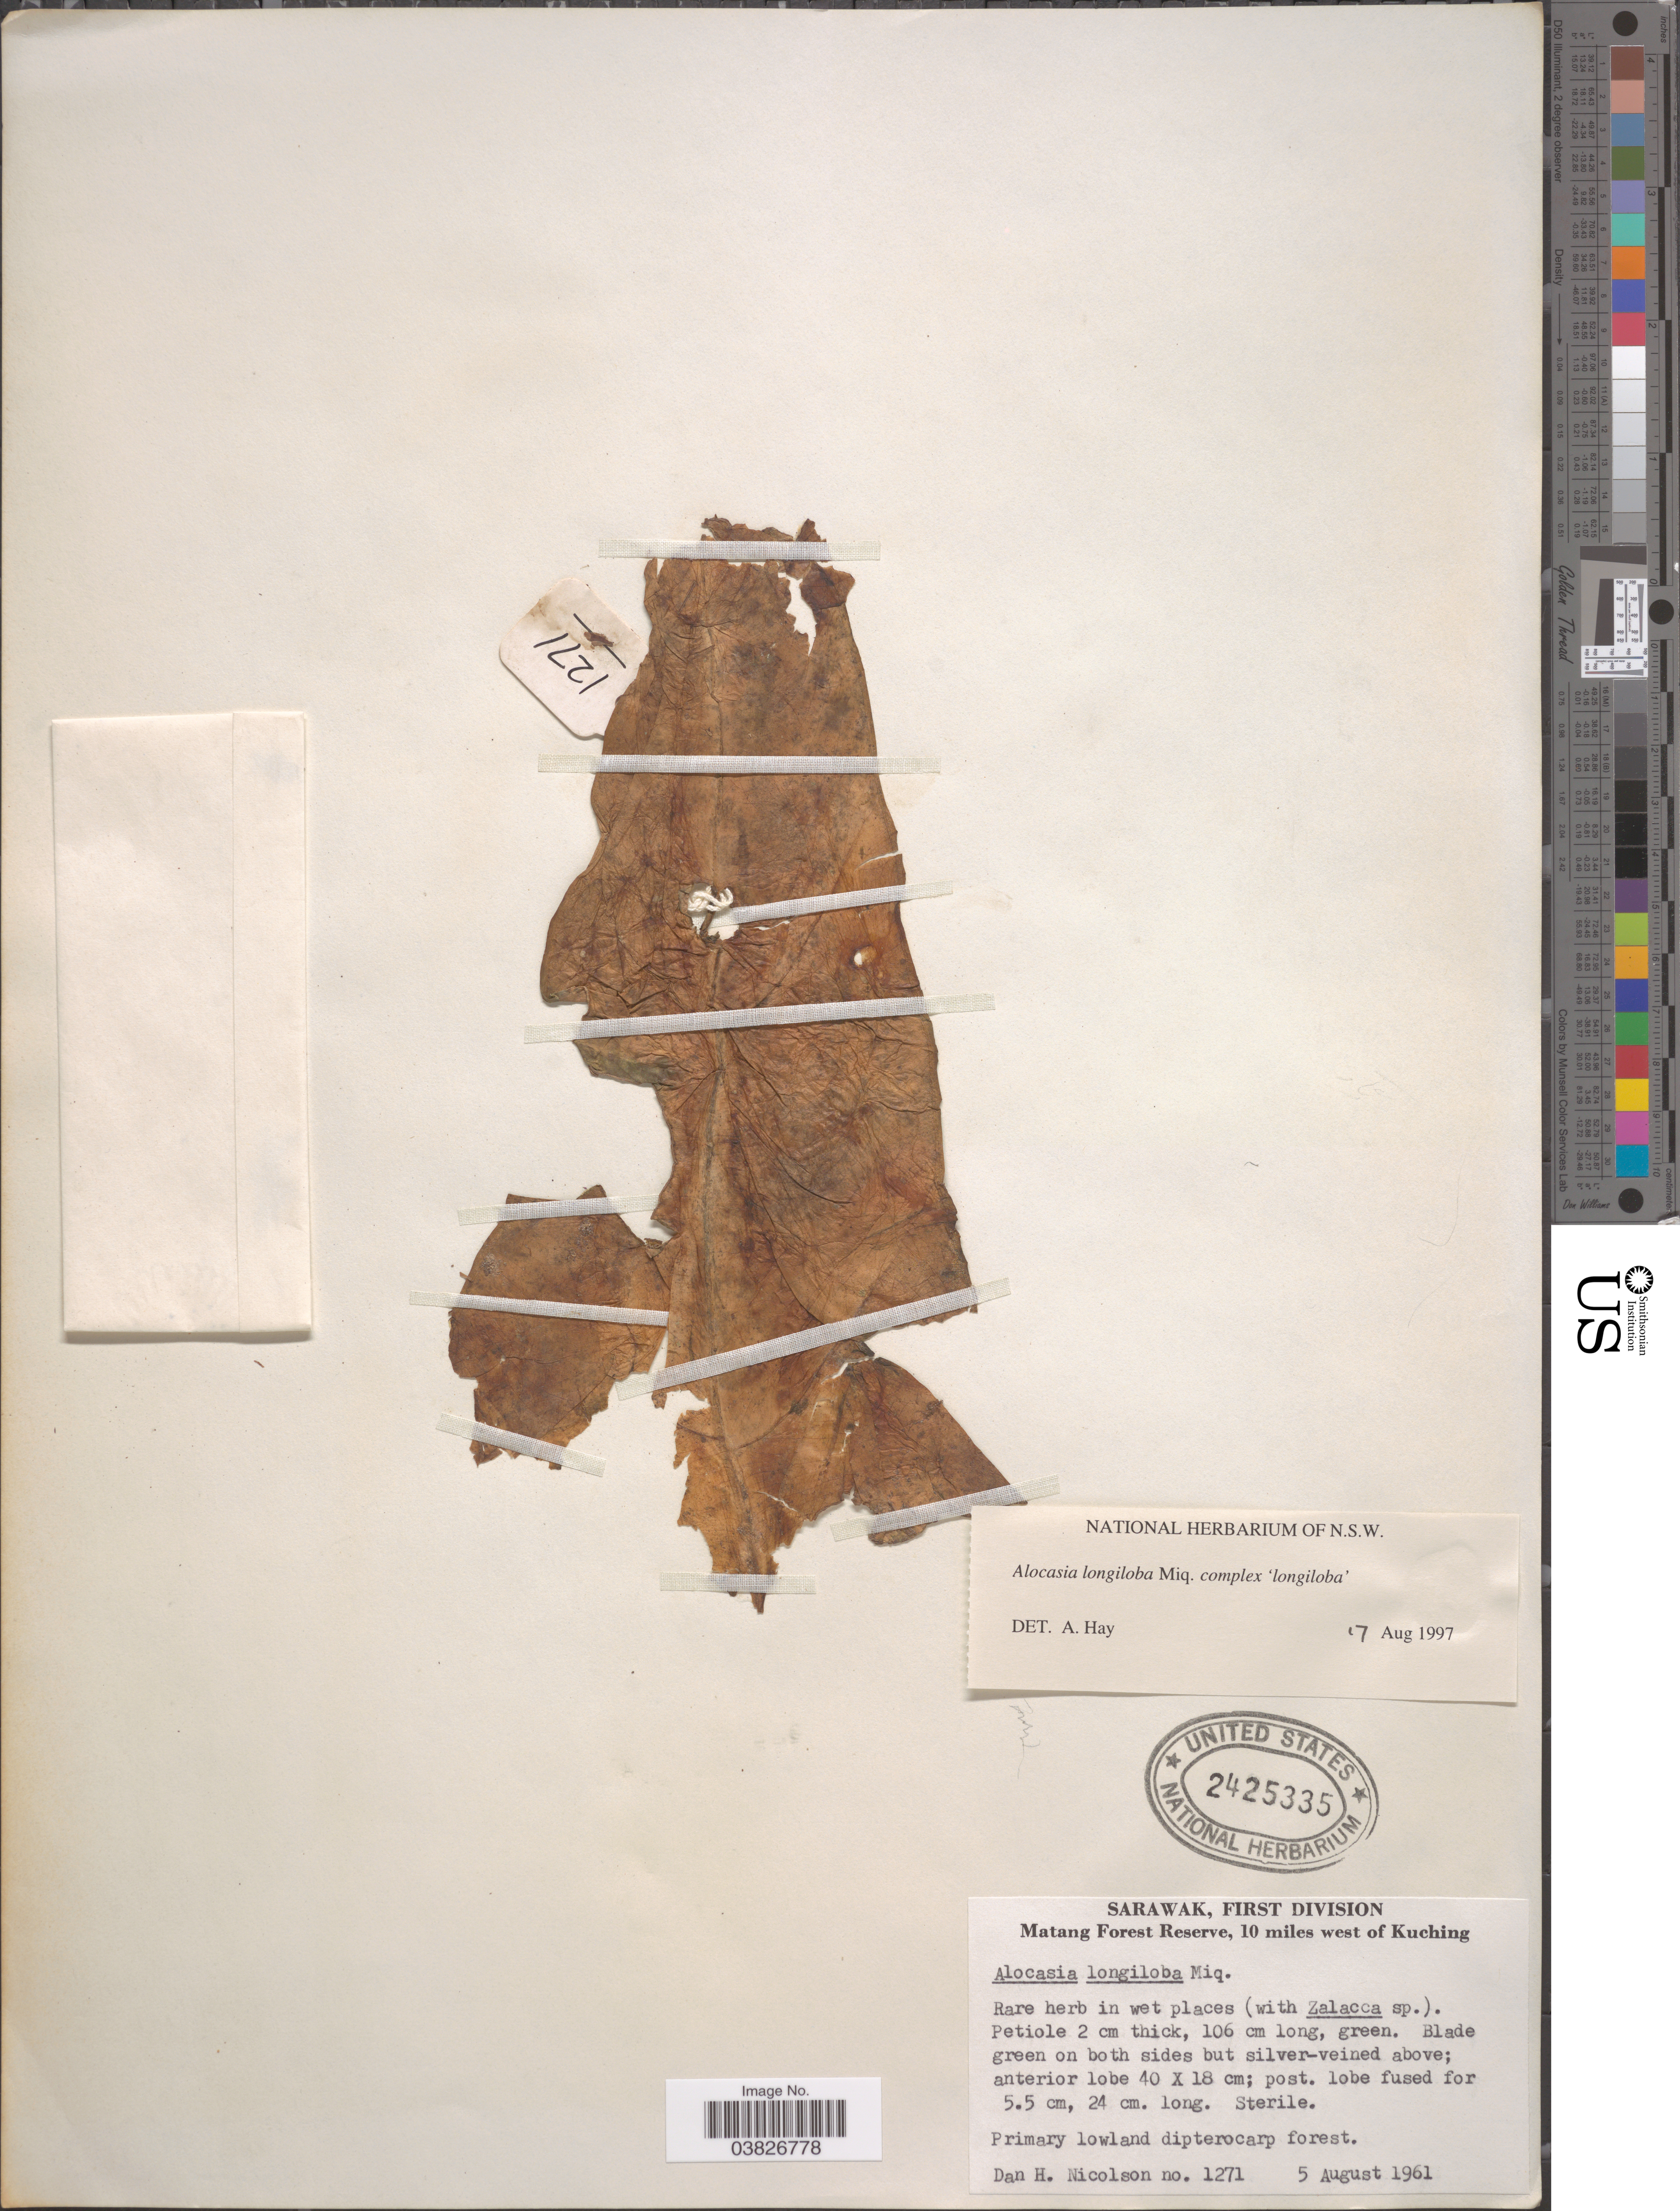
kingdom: Plantae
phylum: Tracheophyta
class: Liliopsida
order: Alismatales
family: Araceae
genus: Alocasia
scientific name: Alocasia longiloba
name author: Miq.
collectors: H. H. Bartlett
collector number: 1271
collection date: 1961-08-05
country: Malaysia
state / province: Sarawak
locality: First Division. Matang Forest Reserve, 10 miles west of Kuching.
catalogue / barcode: US 2425335